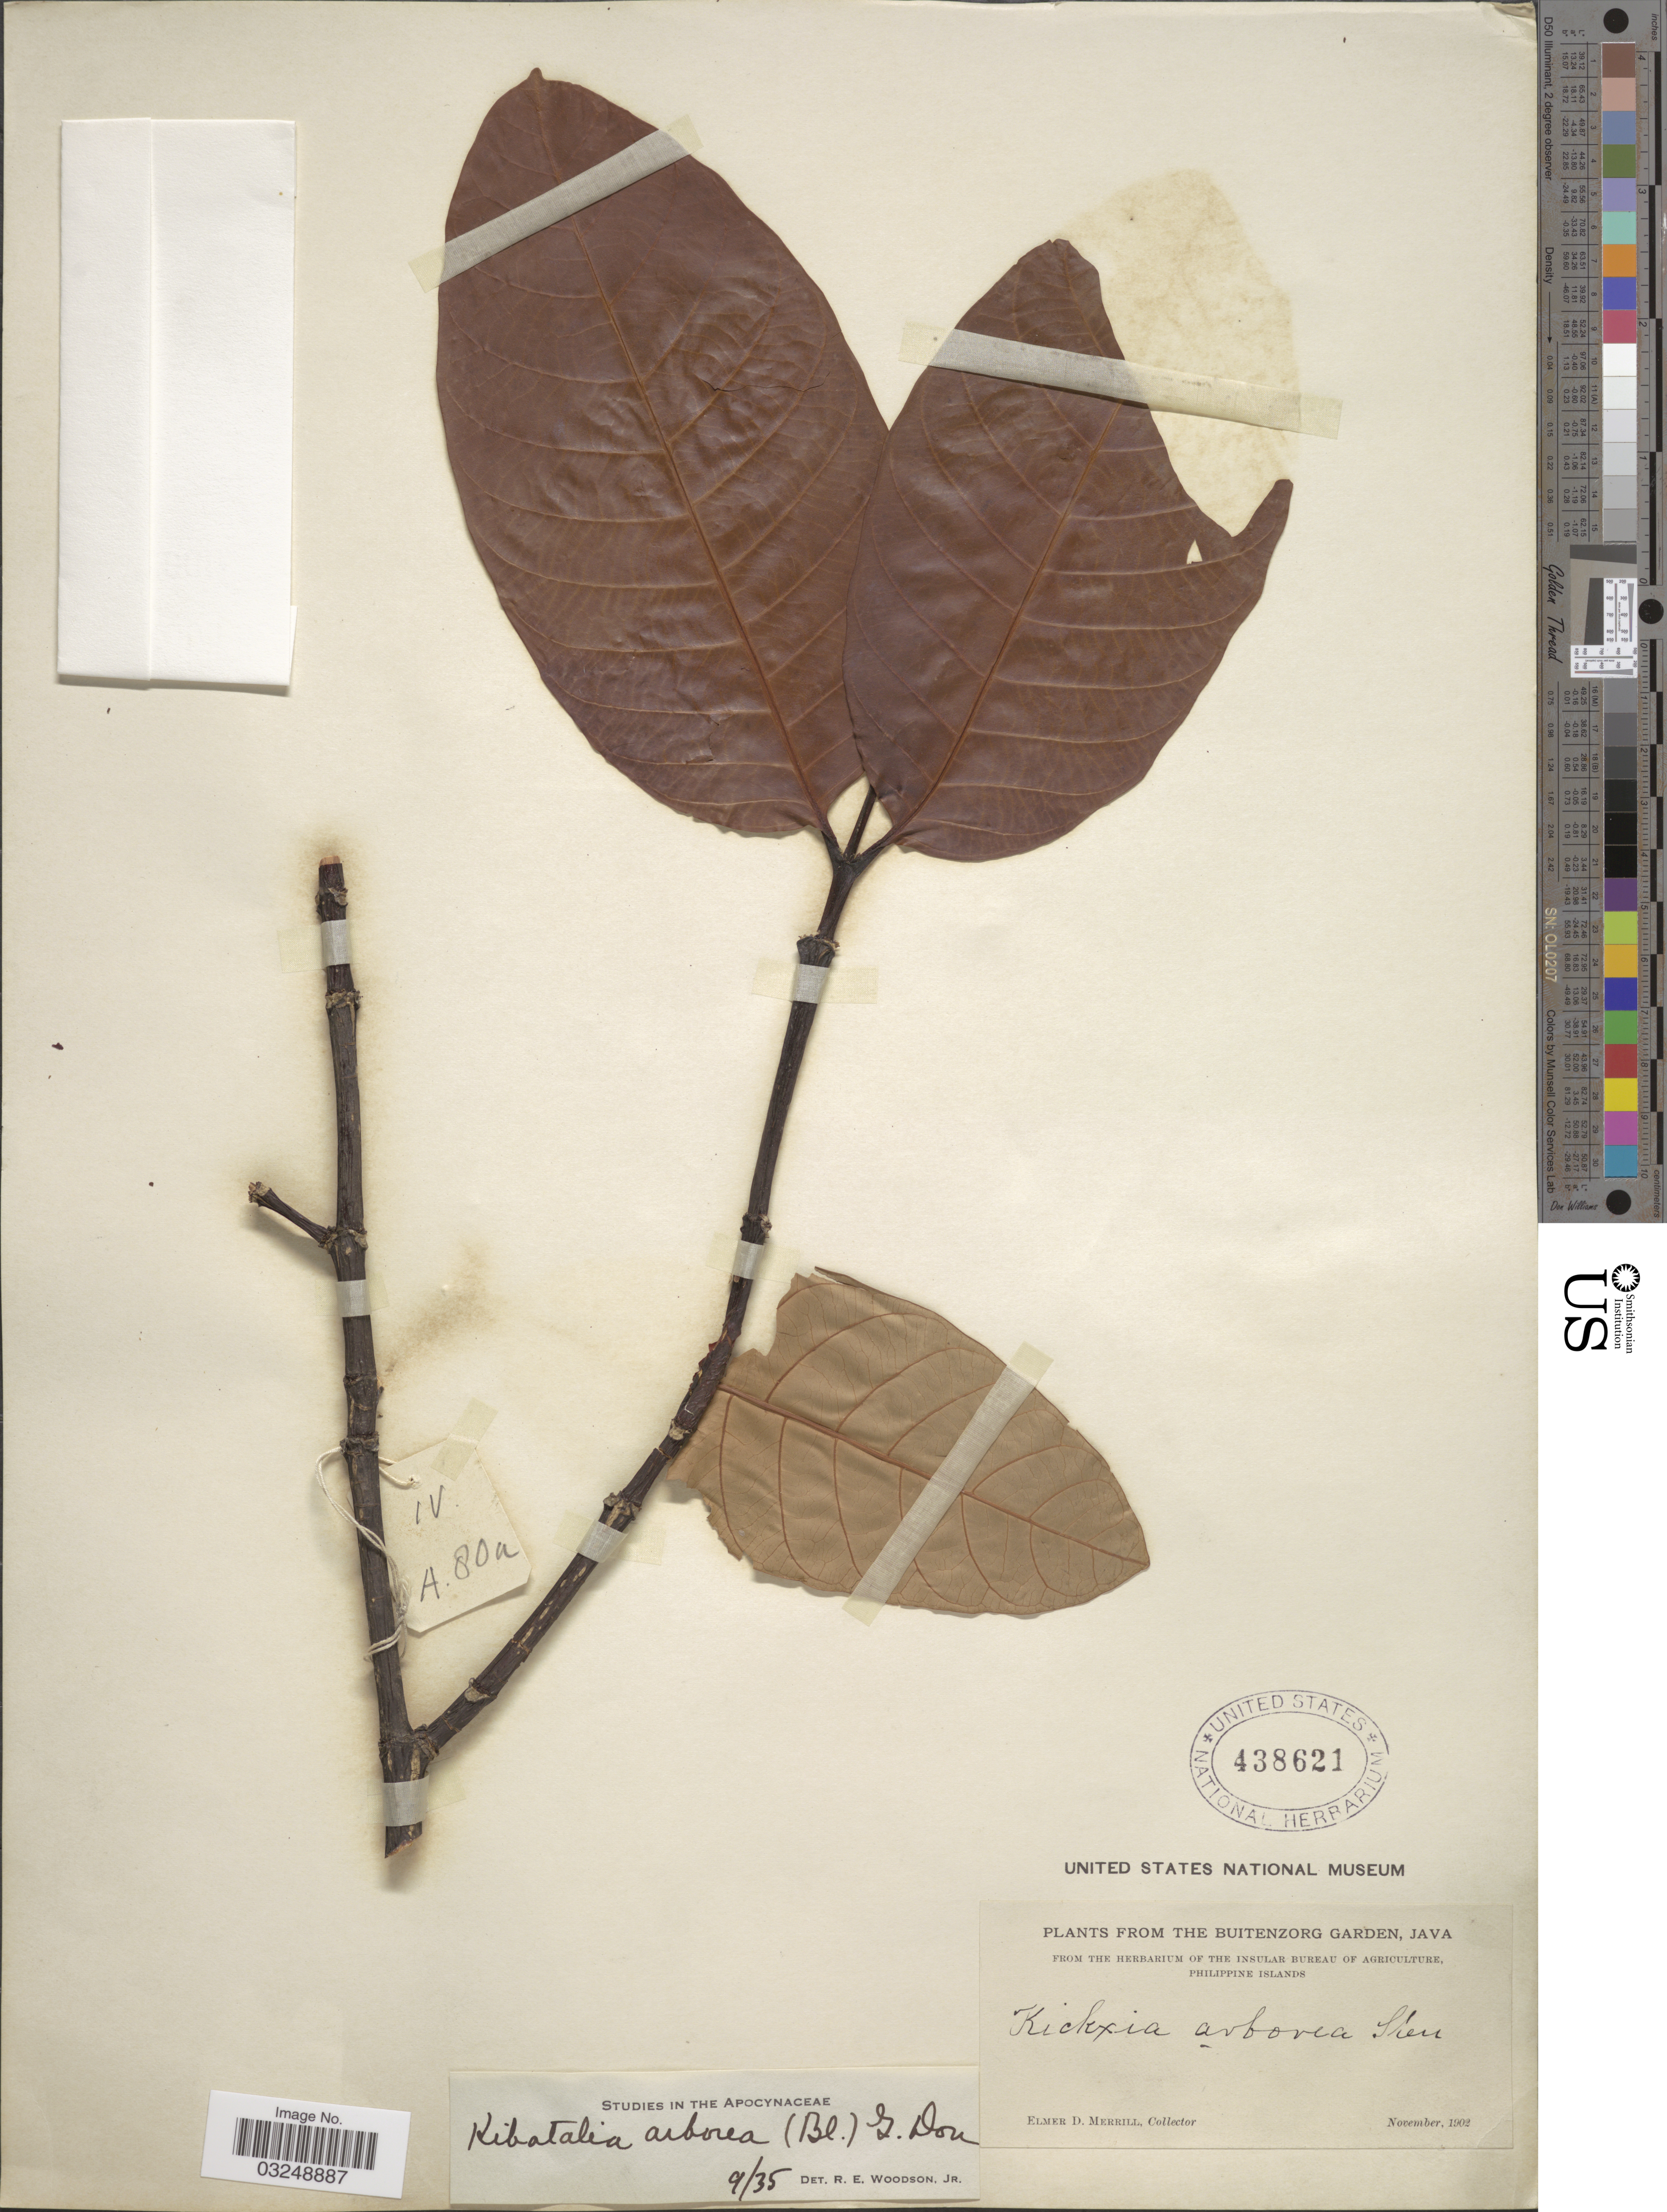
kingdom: Plantae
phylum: Tracheophyta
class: Magnoliopsida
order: Gentianales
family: Apocynaceae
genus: Kibatalia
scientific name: Kibatalia arborea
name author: (Blume) G. Don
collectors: E. D. Merrill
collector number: IV, A, 80 a?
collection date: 1902-11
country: Indonesia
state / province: Java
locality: The Buitenzorg Garden.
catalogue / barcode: US 438621